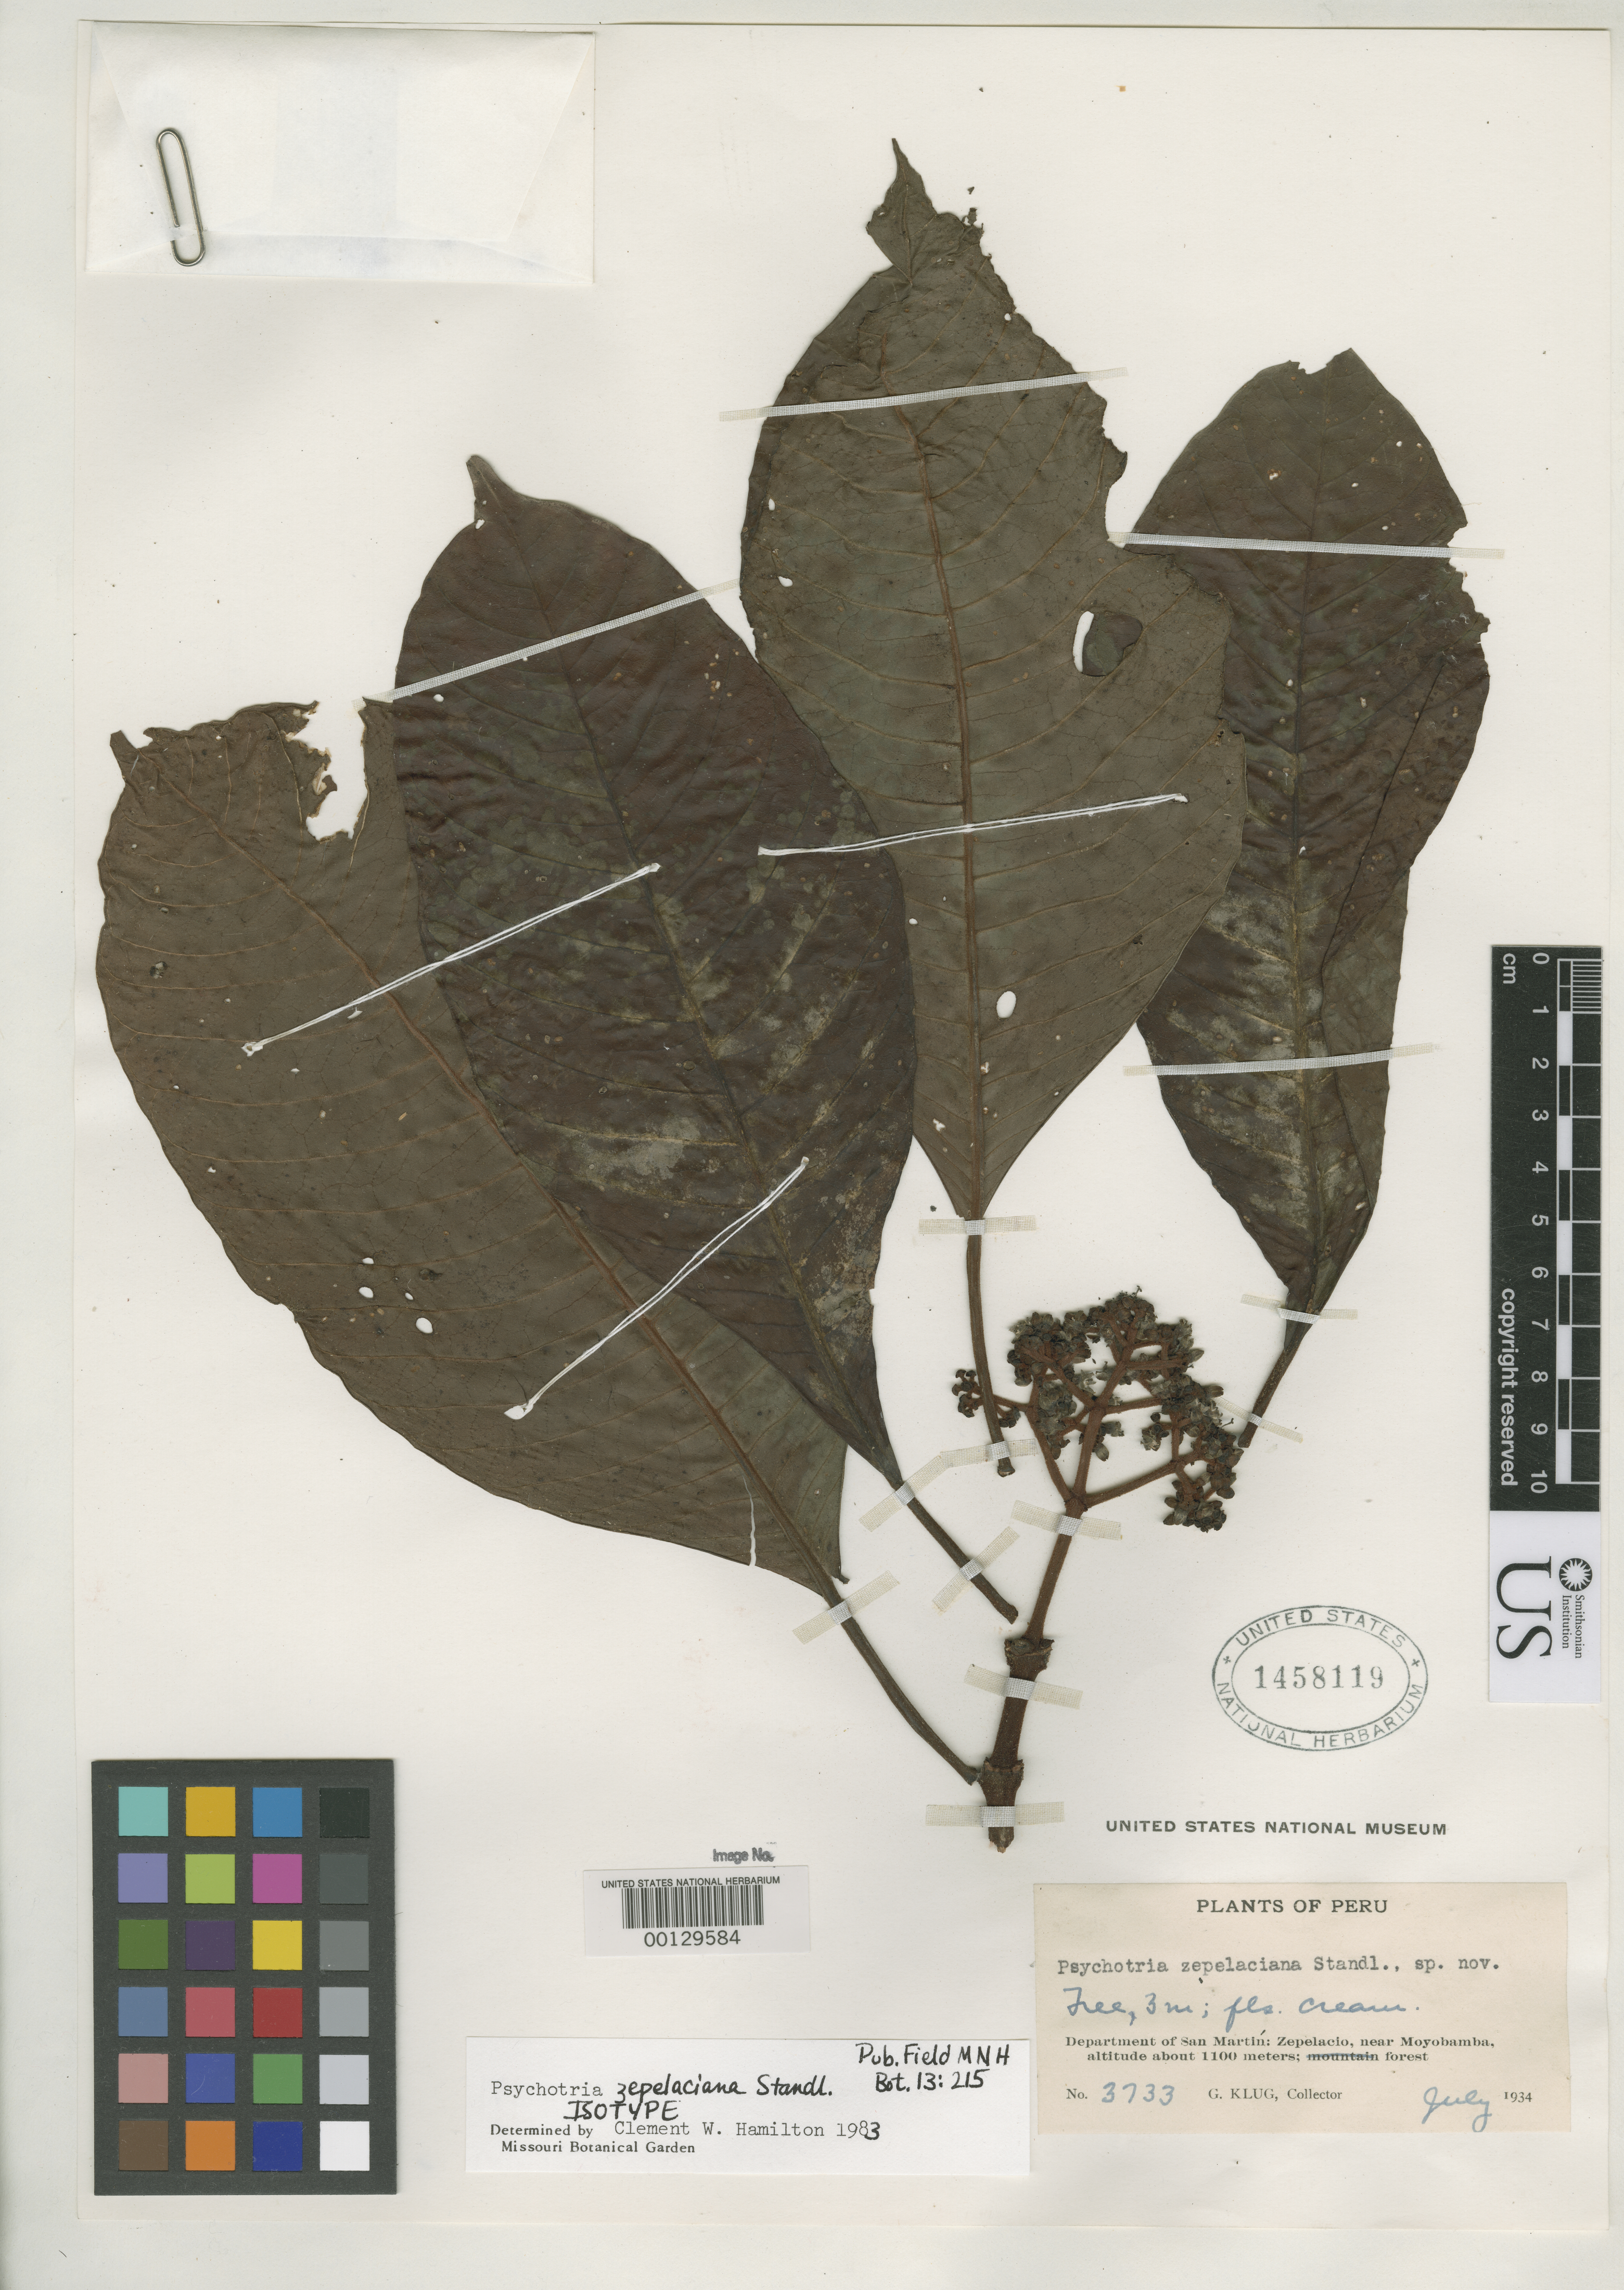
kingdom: Plantae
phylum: Tracheophyta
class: Magnoliopsida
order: Gentianales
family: Rubiaceae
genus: Psychotria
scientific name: Psychotria zepelaciana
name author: Standl. in J.F. Macbr.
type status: Isotype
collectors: G. Klug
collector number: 3733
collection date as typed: Jul 1934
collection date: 1934-07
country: Peru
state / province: San Martín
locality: Zepelacio, near Moyobamba.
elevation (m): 1100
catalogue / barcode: US 1458119